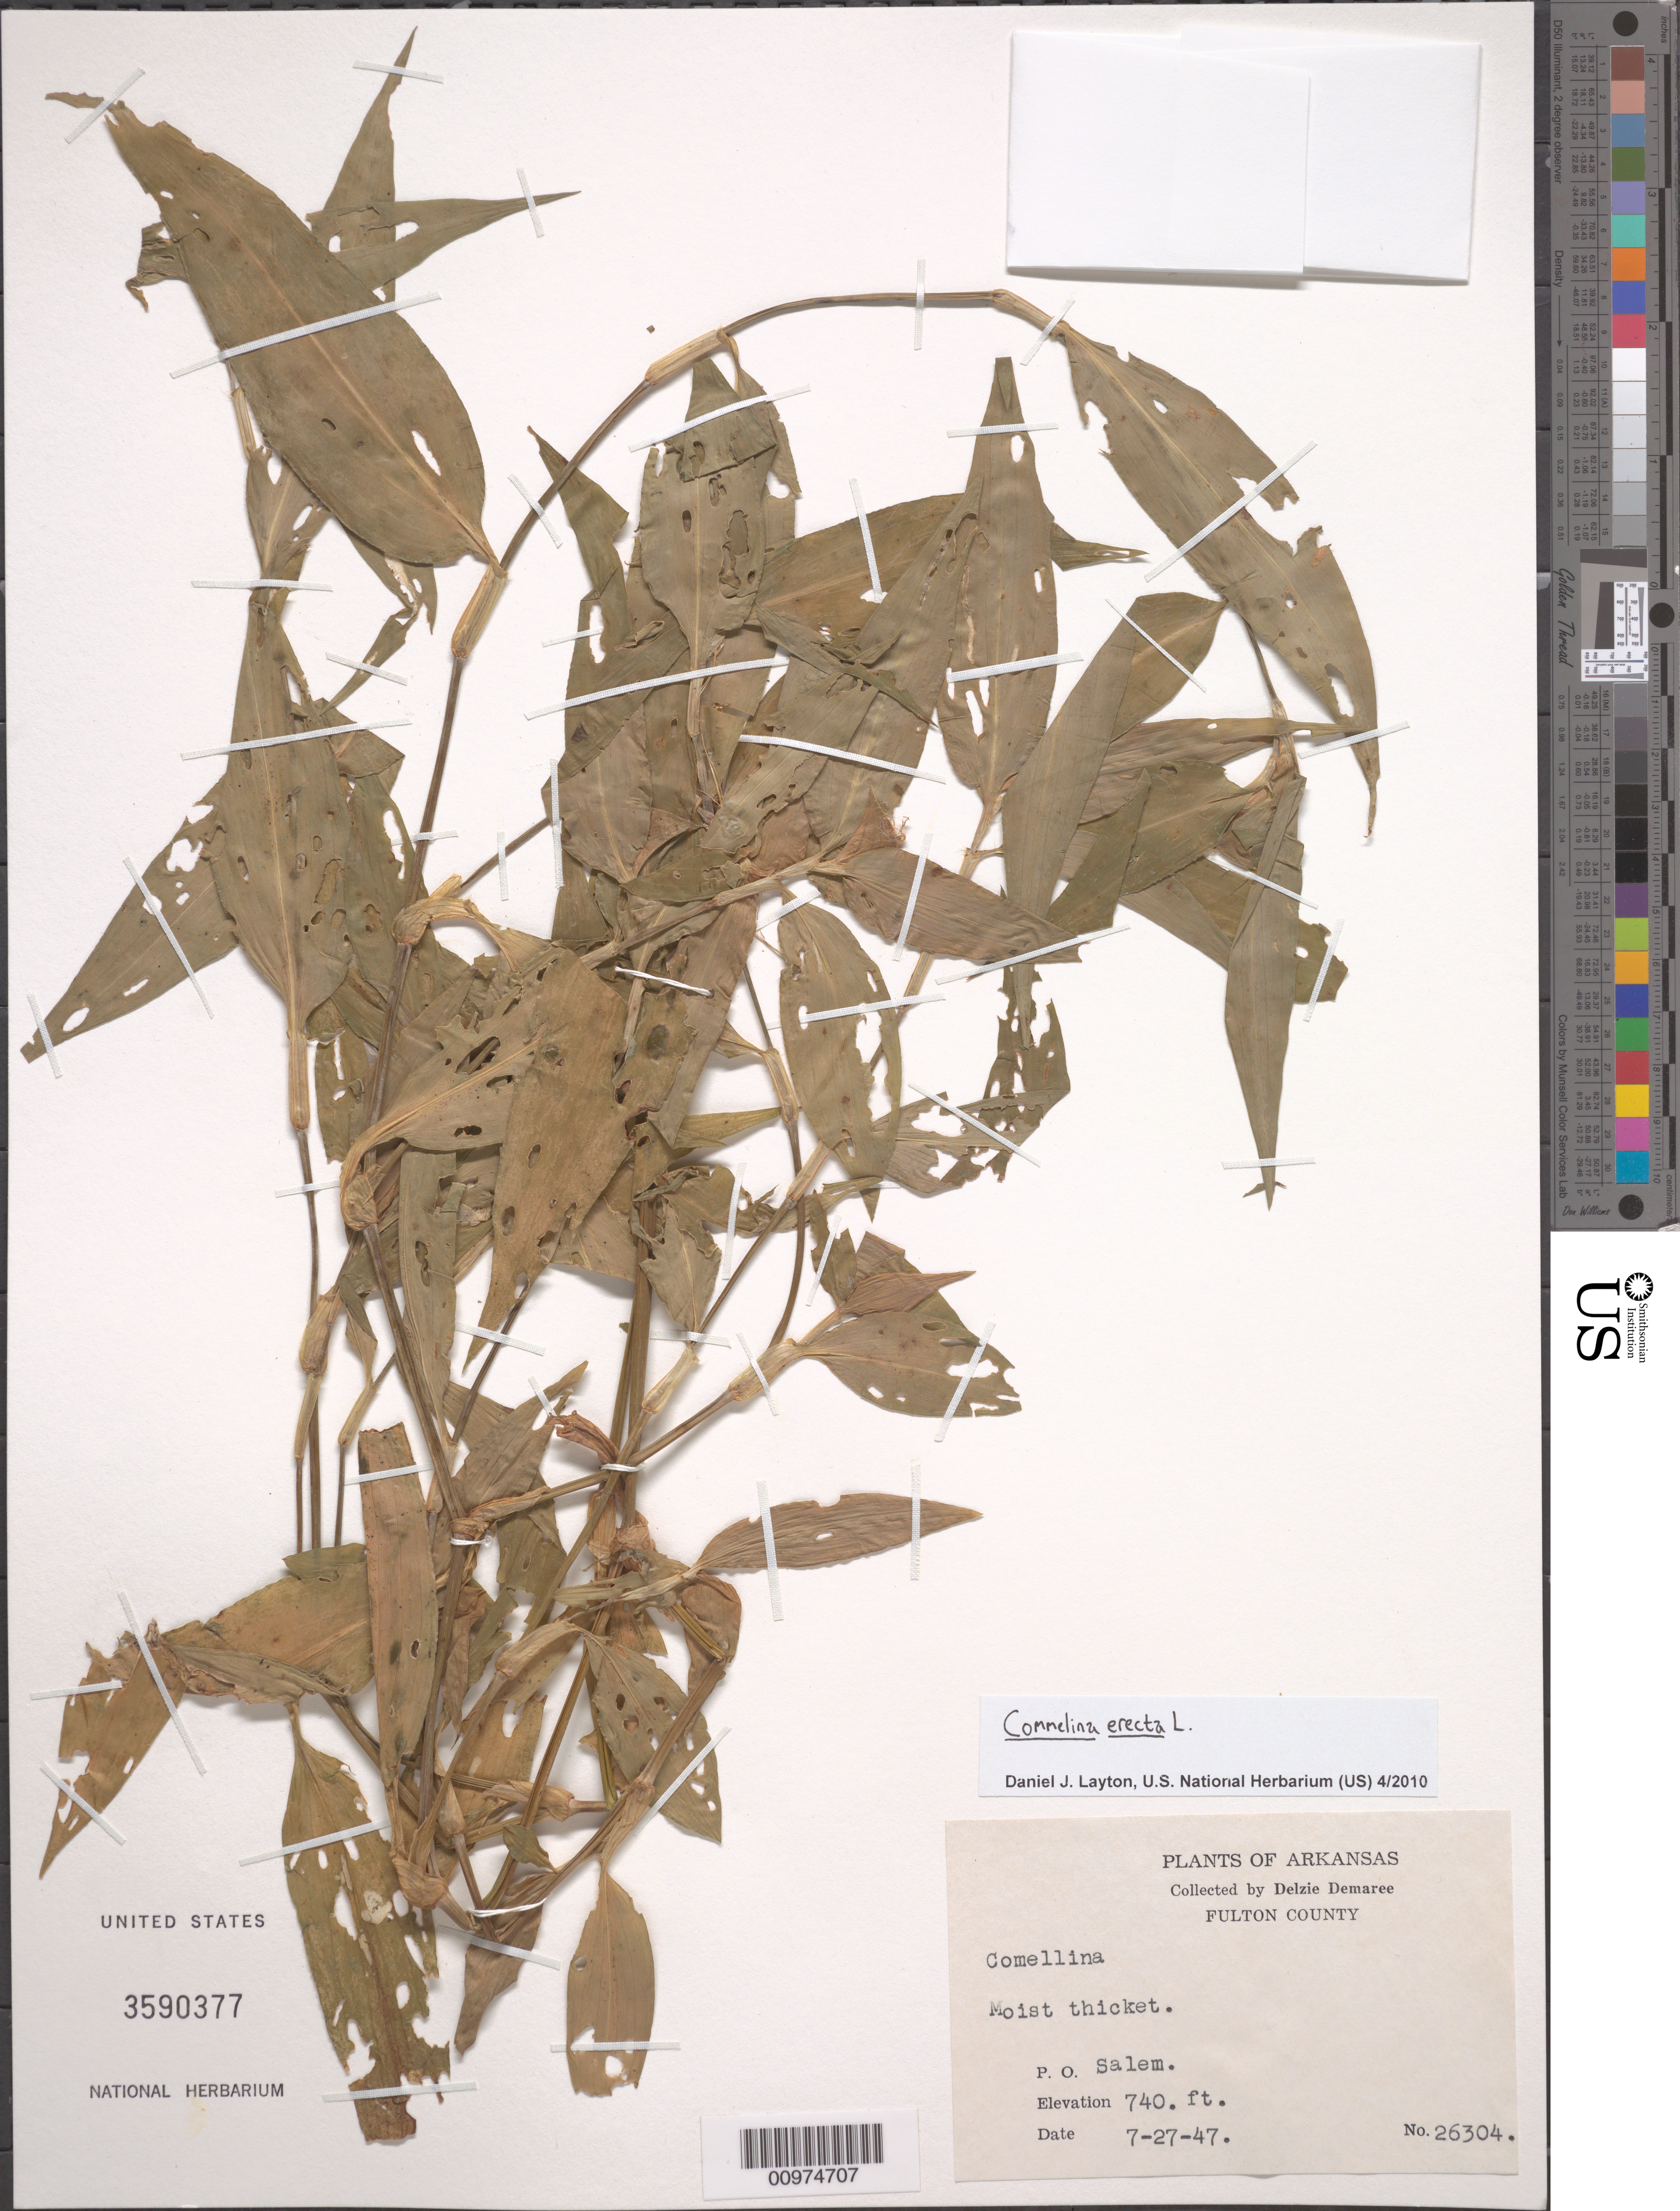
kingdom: Plantae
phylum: Tracheophyta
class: Liliopsida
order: Commelinales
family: Commelinaceae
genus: Commelina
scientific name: Commelina erecta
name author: L.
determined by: Layton, Daniel J.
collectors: D. Demaree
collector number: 26304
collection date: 2010-07-27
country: United States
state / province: Arkansas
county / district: Fulton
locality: P.O. Salem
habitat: Moist thicket.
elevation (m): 226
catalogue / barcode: US 3590377